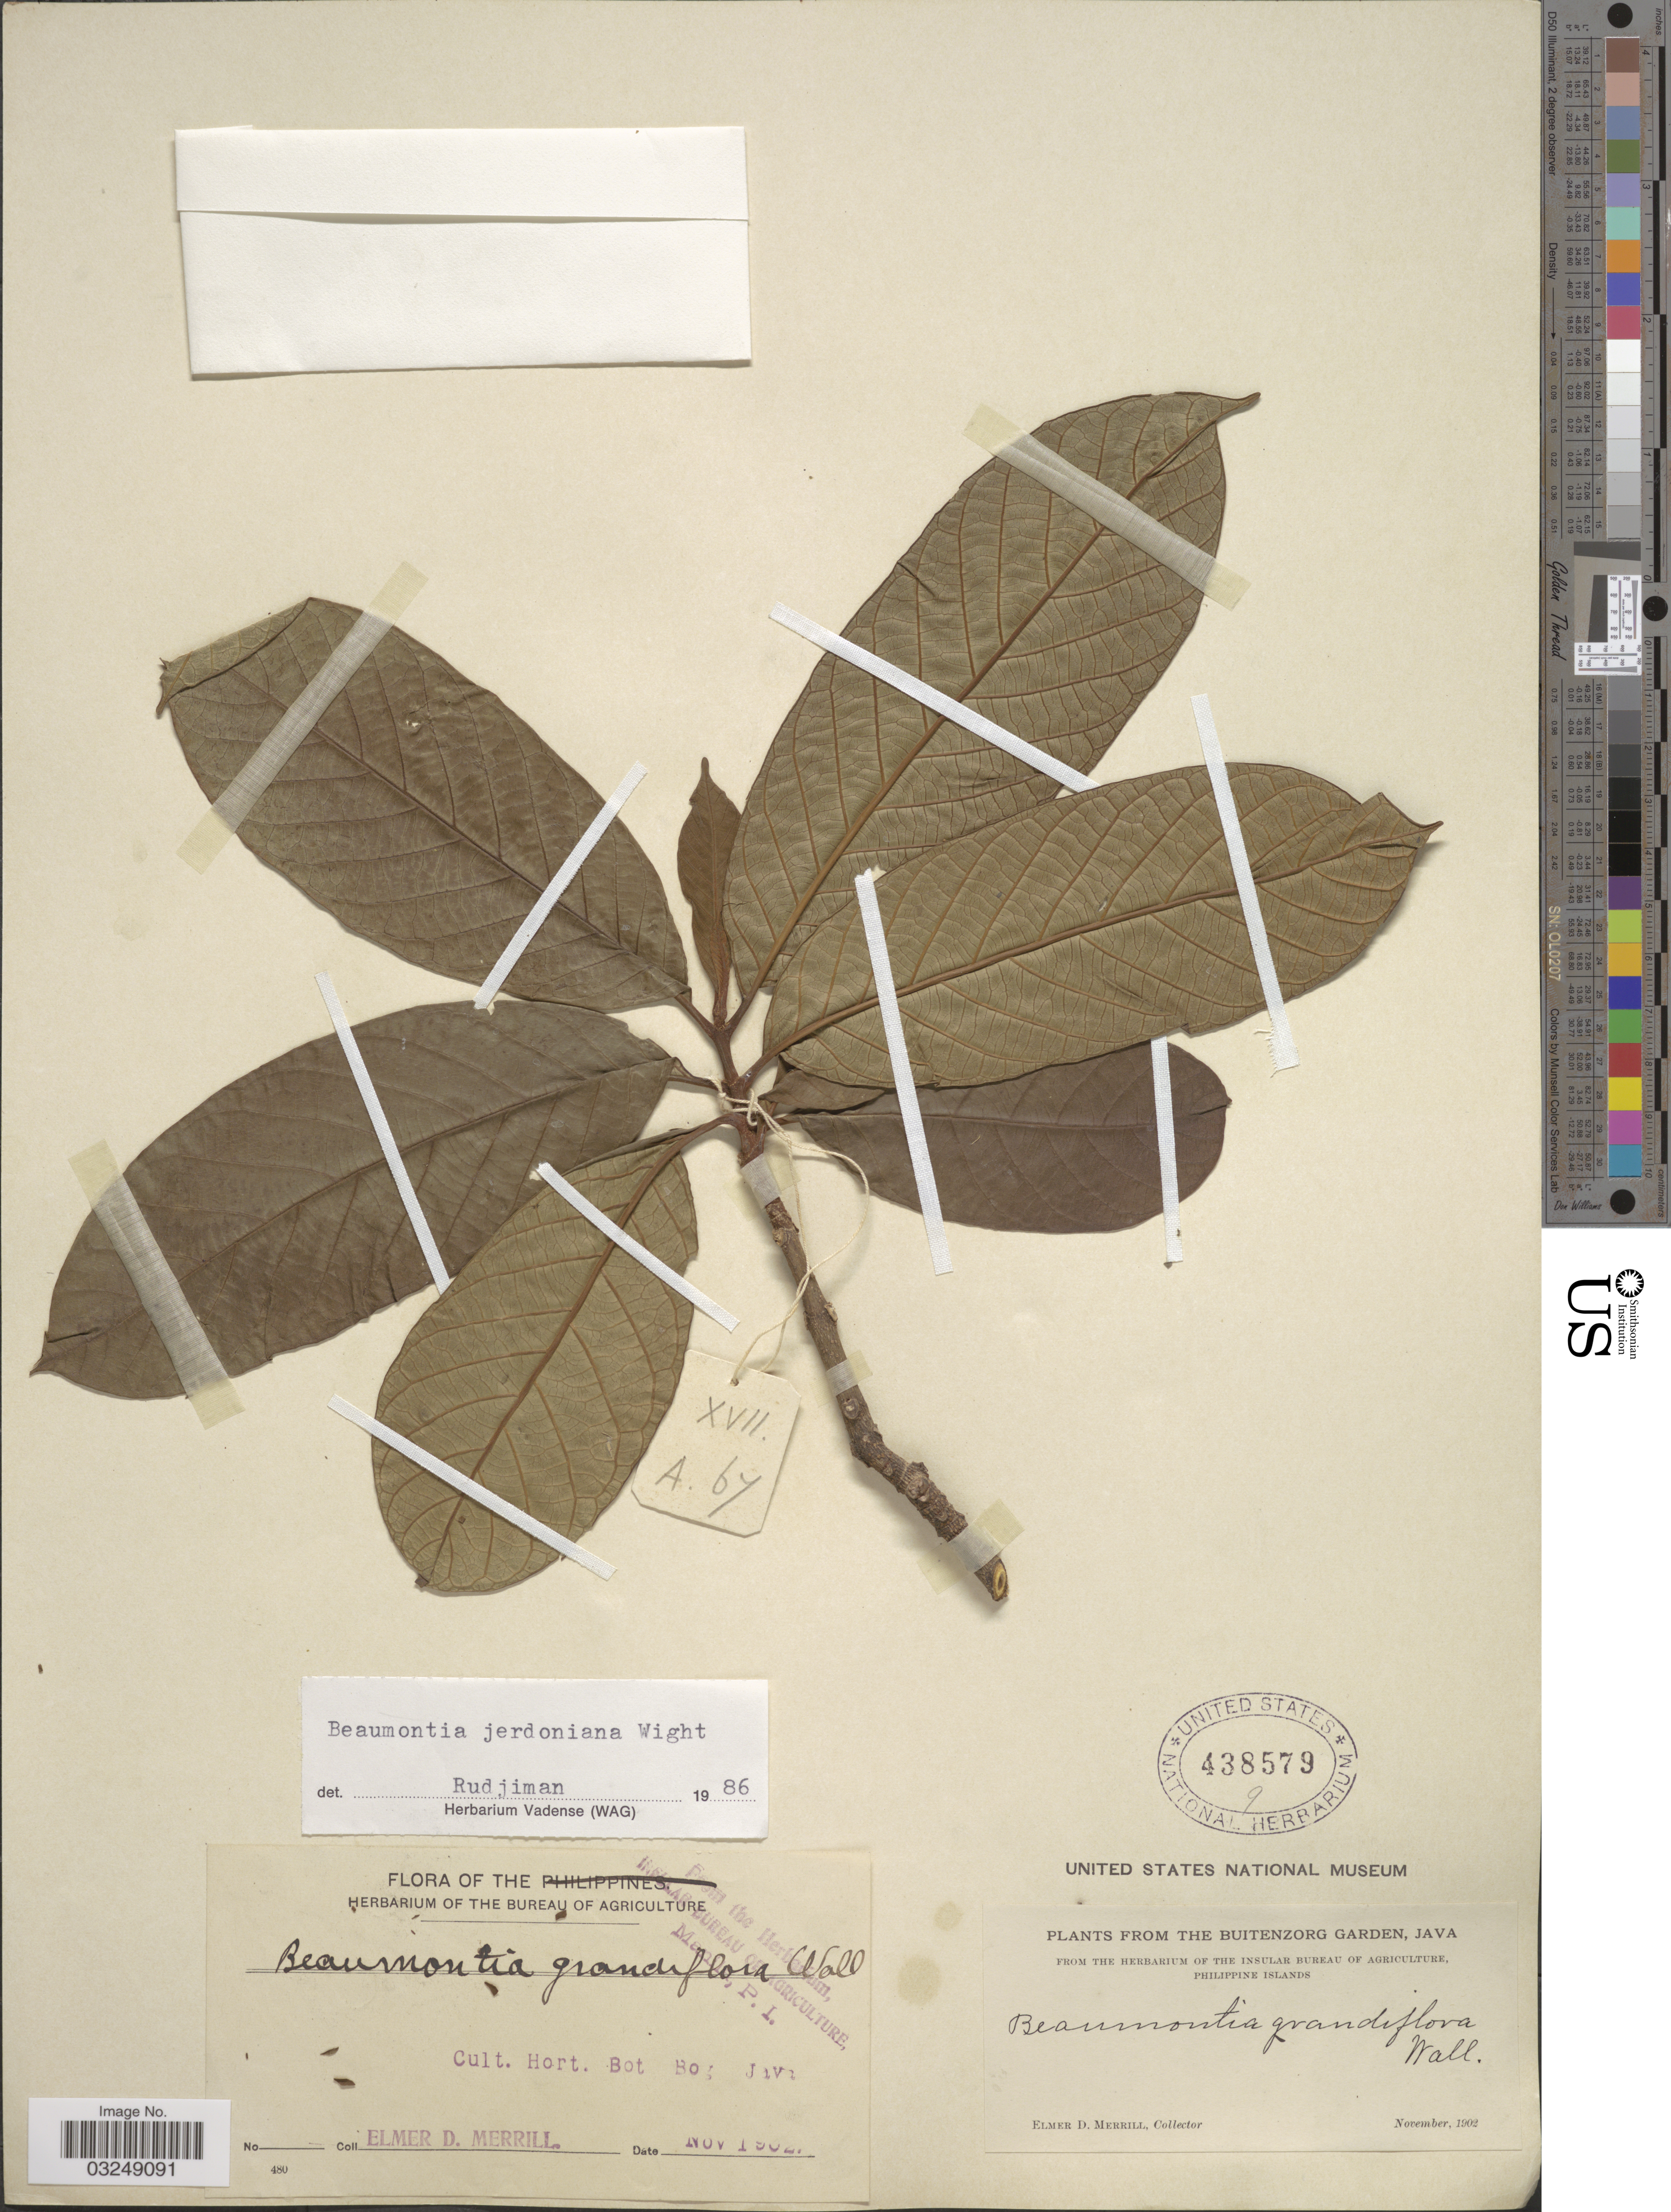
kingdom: Plantae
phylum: Tracheophyta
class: Magnoliopsida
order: Gentianales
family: Apocynaceae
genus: Beaumontia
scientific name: Beaumontia jerdoniana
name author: Wight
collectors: E. D. Merrill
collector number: XVII A. 67?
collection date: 1902-11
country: Indonesia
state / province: Java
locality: The Buitenzorg Garden. Cult. Hort. Bot. Bog Java.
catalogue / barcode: US 438579